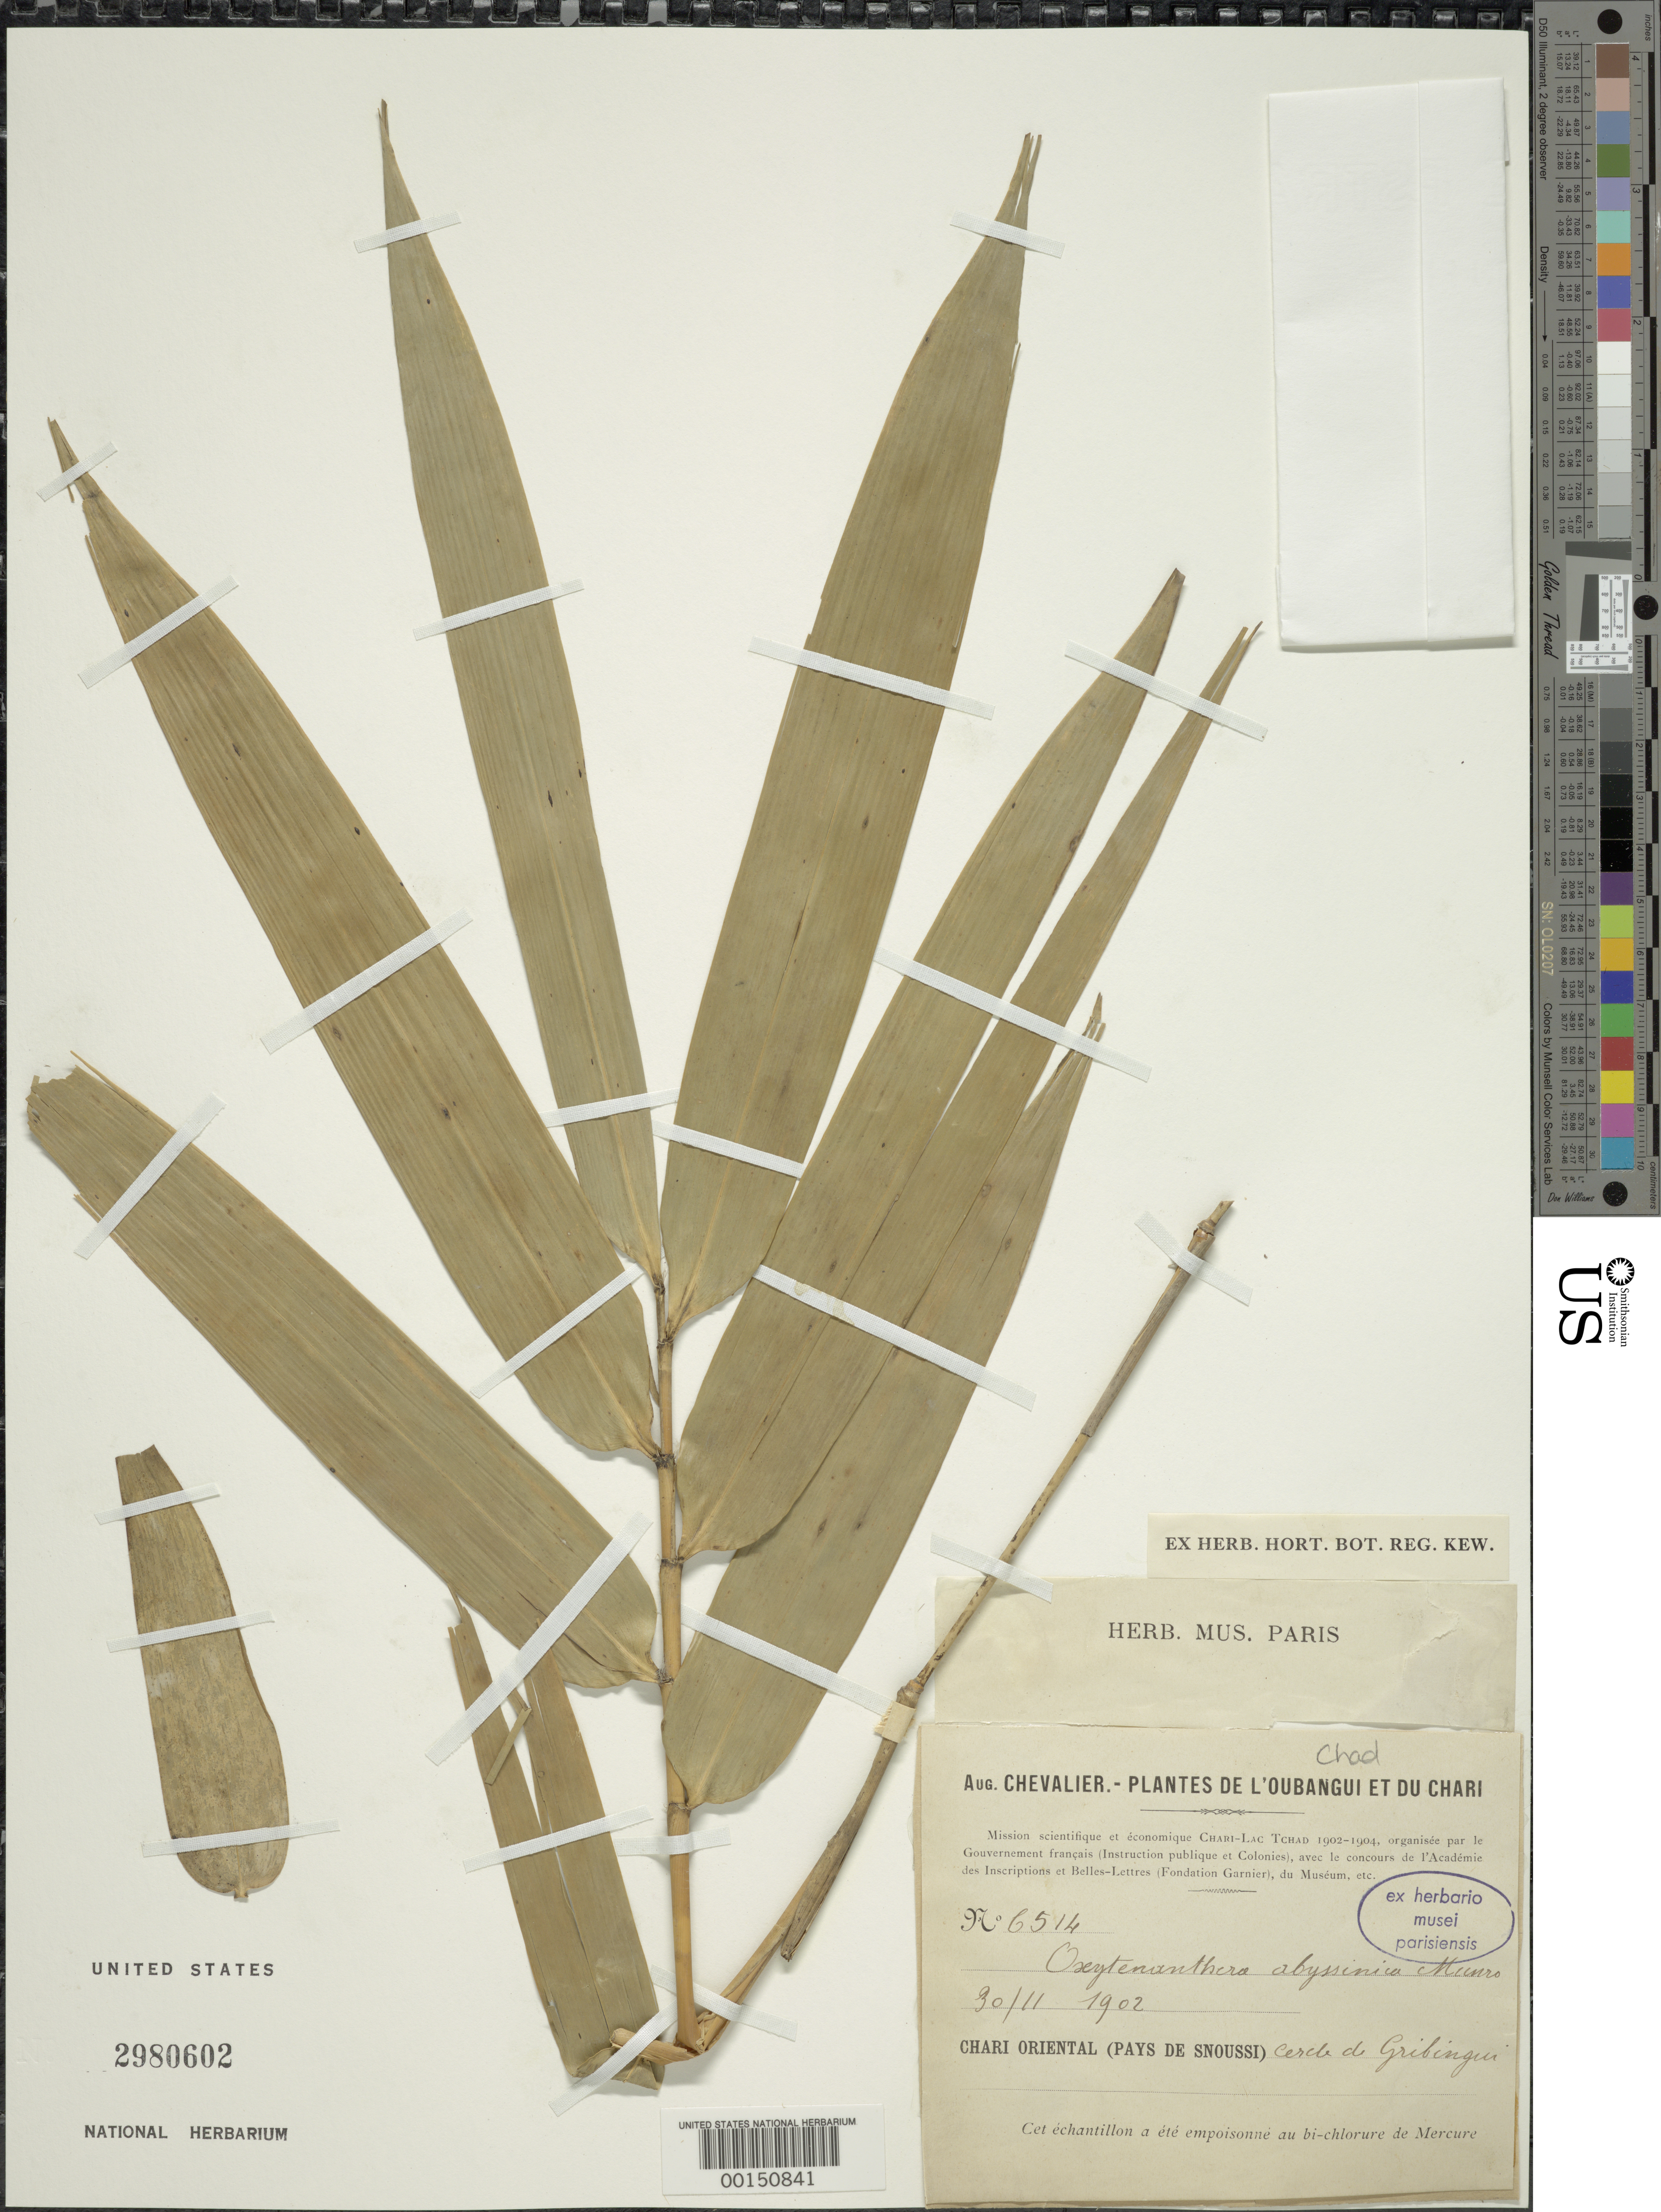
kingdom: Plantae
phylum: Tracheophyta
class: Liliopsida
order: Poales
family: Poaceae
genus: Oxytenanthera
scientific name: Oxytenanthera abyssinica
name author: (A. Rich.) Munro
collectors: A. J. Chevalier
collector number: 6514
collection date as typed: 30 Nov 1902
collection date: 1902-11-30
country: Chad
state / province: Logone Oriental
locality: Lake Chari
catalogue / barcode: US 2980602